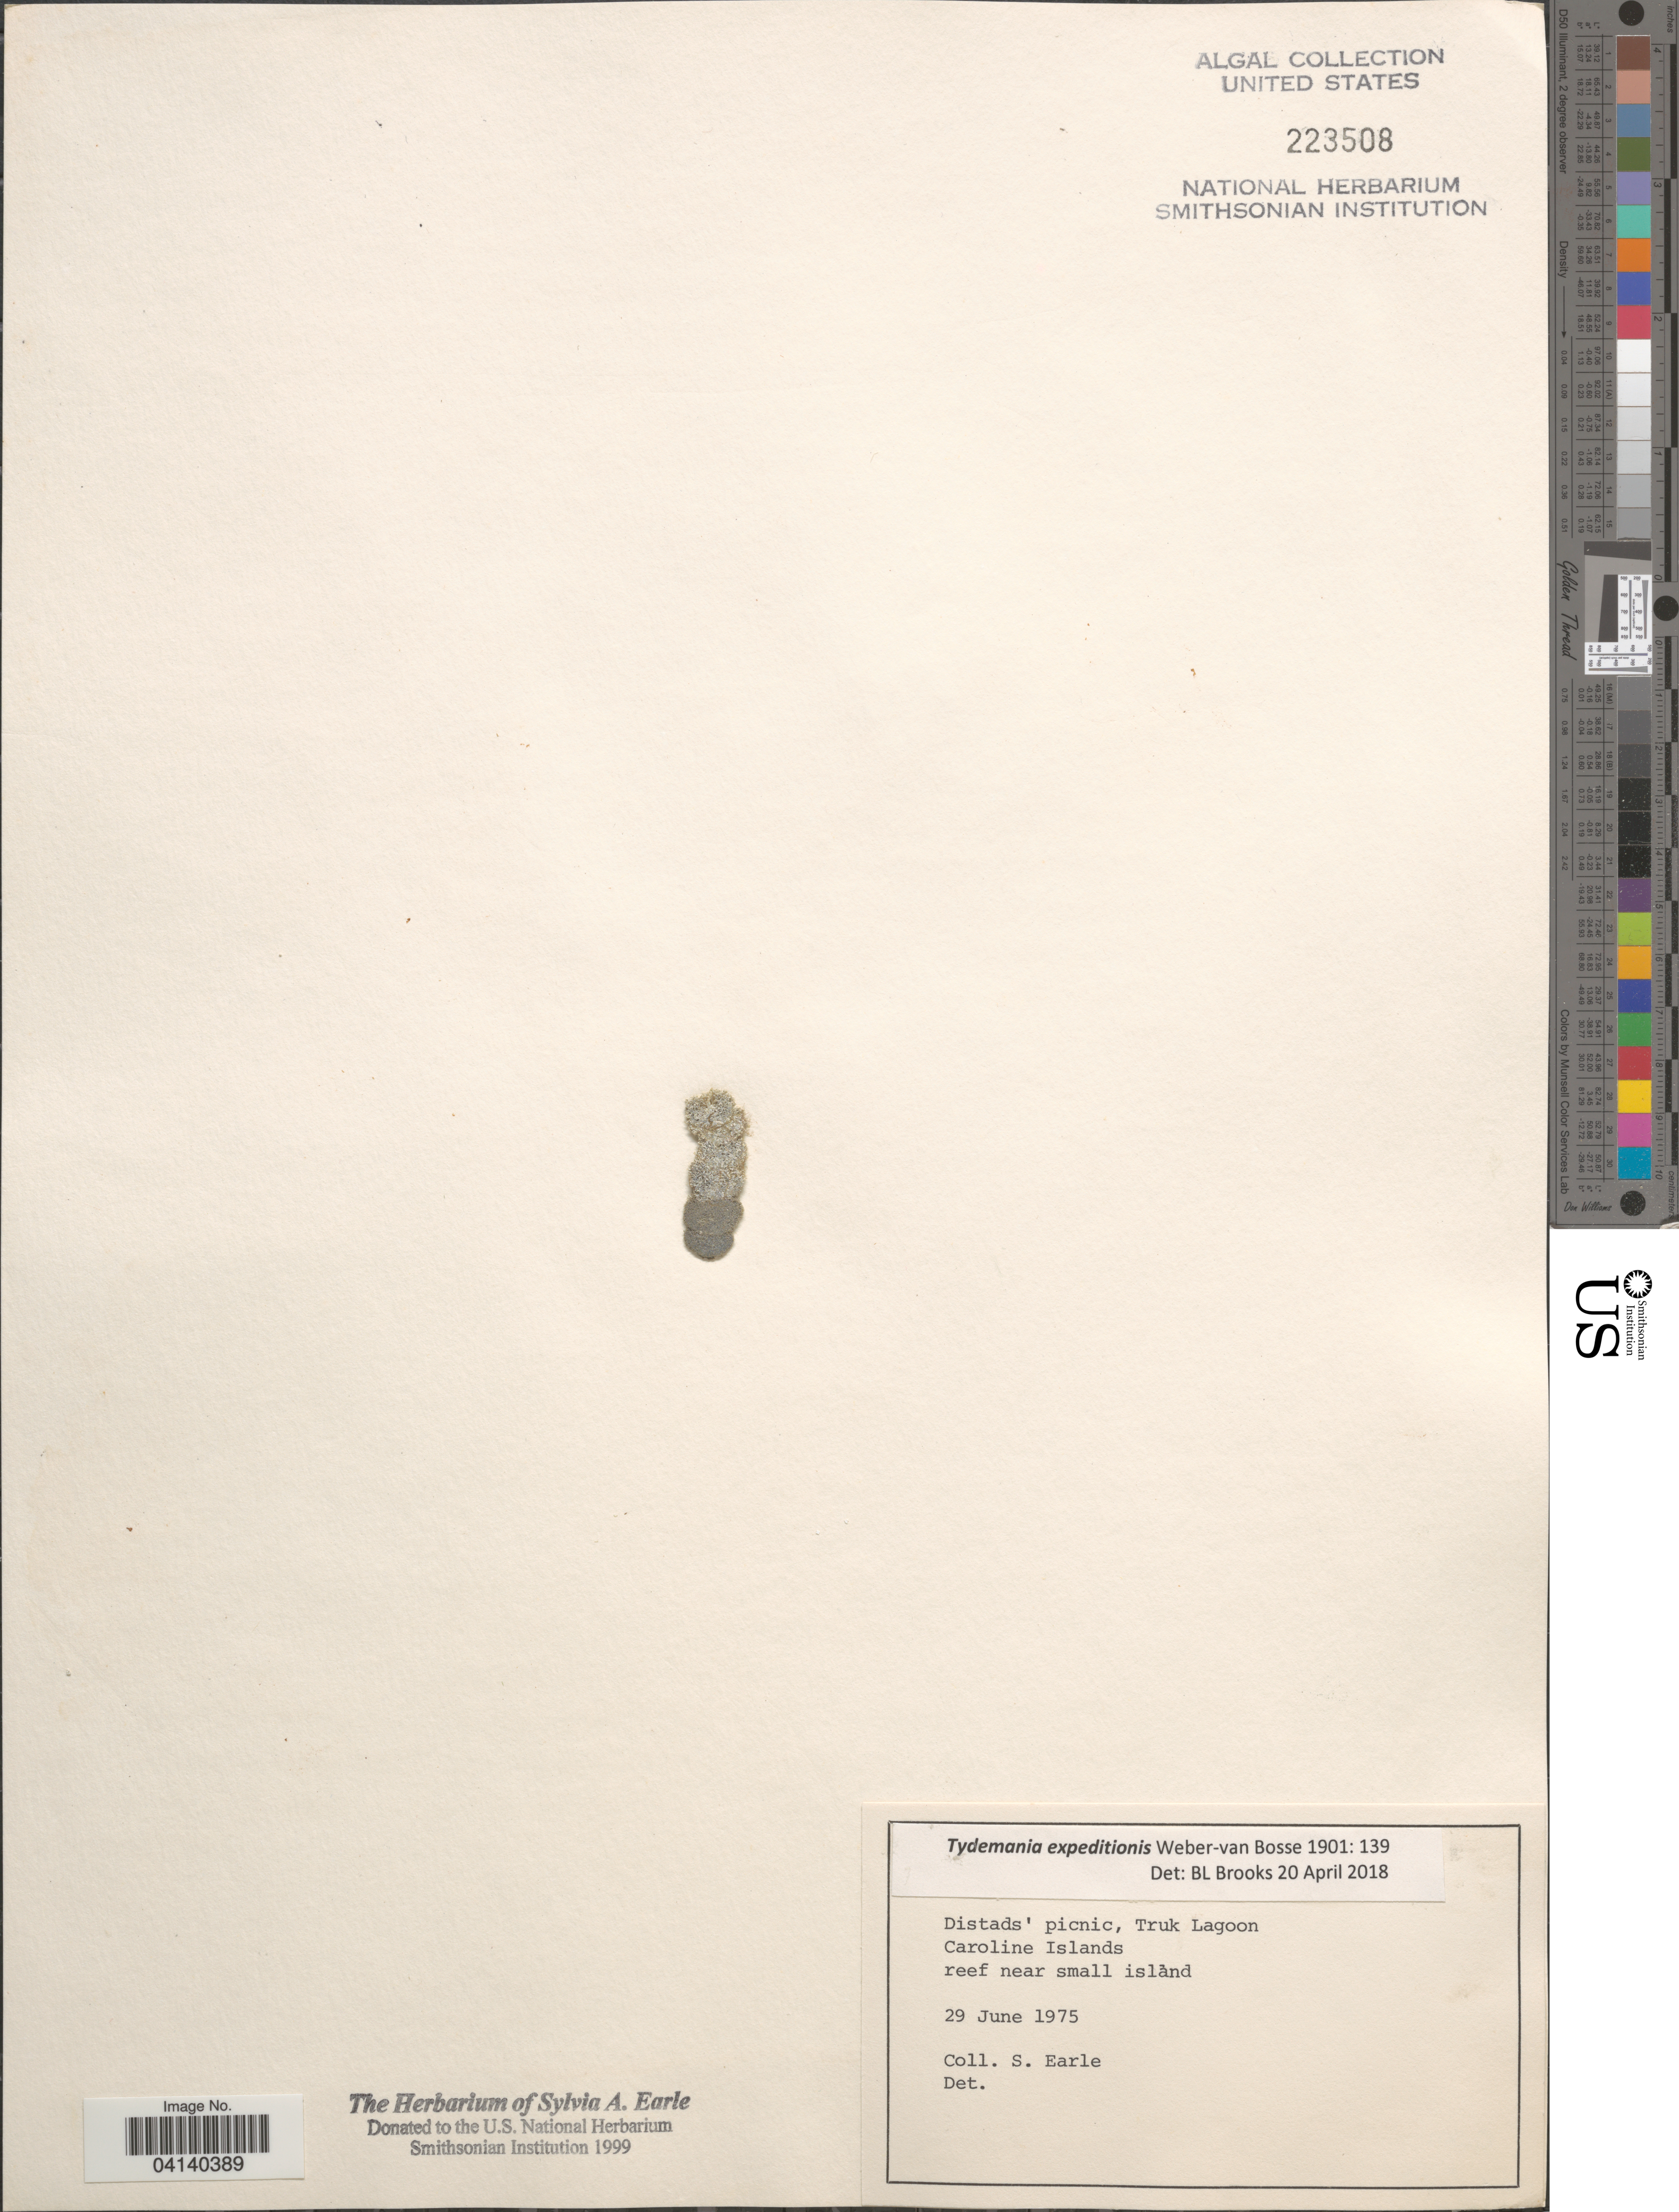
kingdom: Plantae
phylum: Chlorophyta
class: Ulvophyceae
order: Bryopsidales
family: Udoteaceae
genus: Tydemania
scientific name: Tydemania expeditionis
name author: Weber Bosse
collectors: S. A. Earle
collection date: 1975-06-29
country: Micronesia, Federated States of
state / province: Truk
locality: Distads' picnic, Truk Lagoon. Caroline Islands. Reef near small island.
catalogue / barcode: US 223508